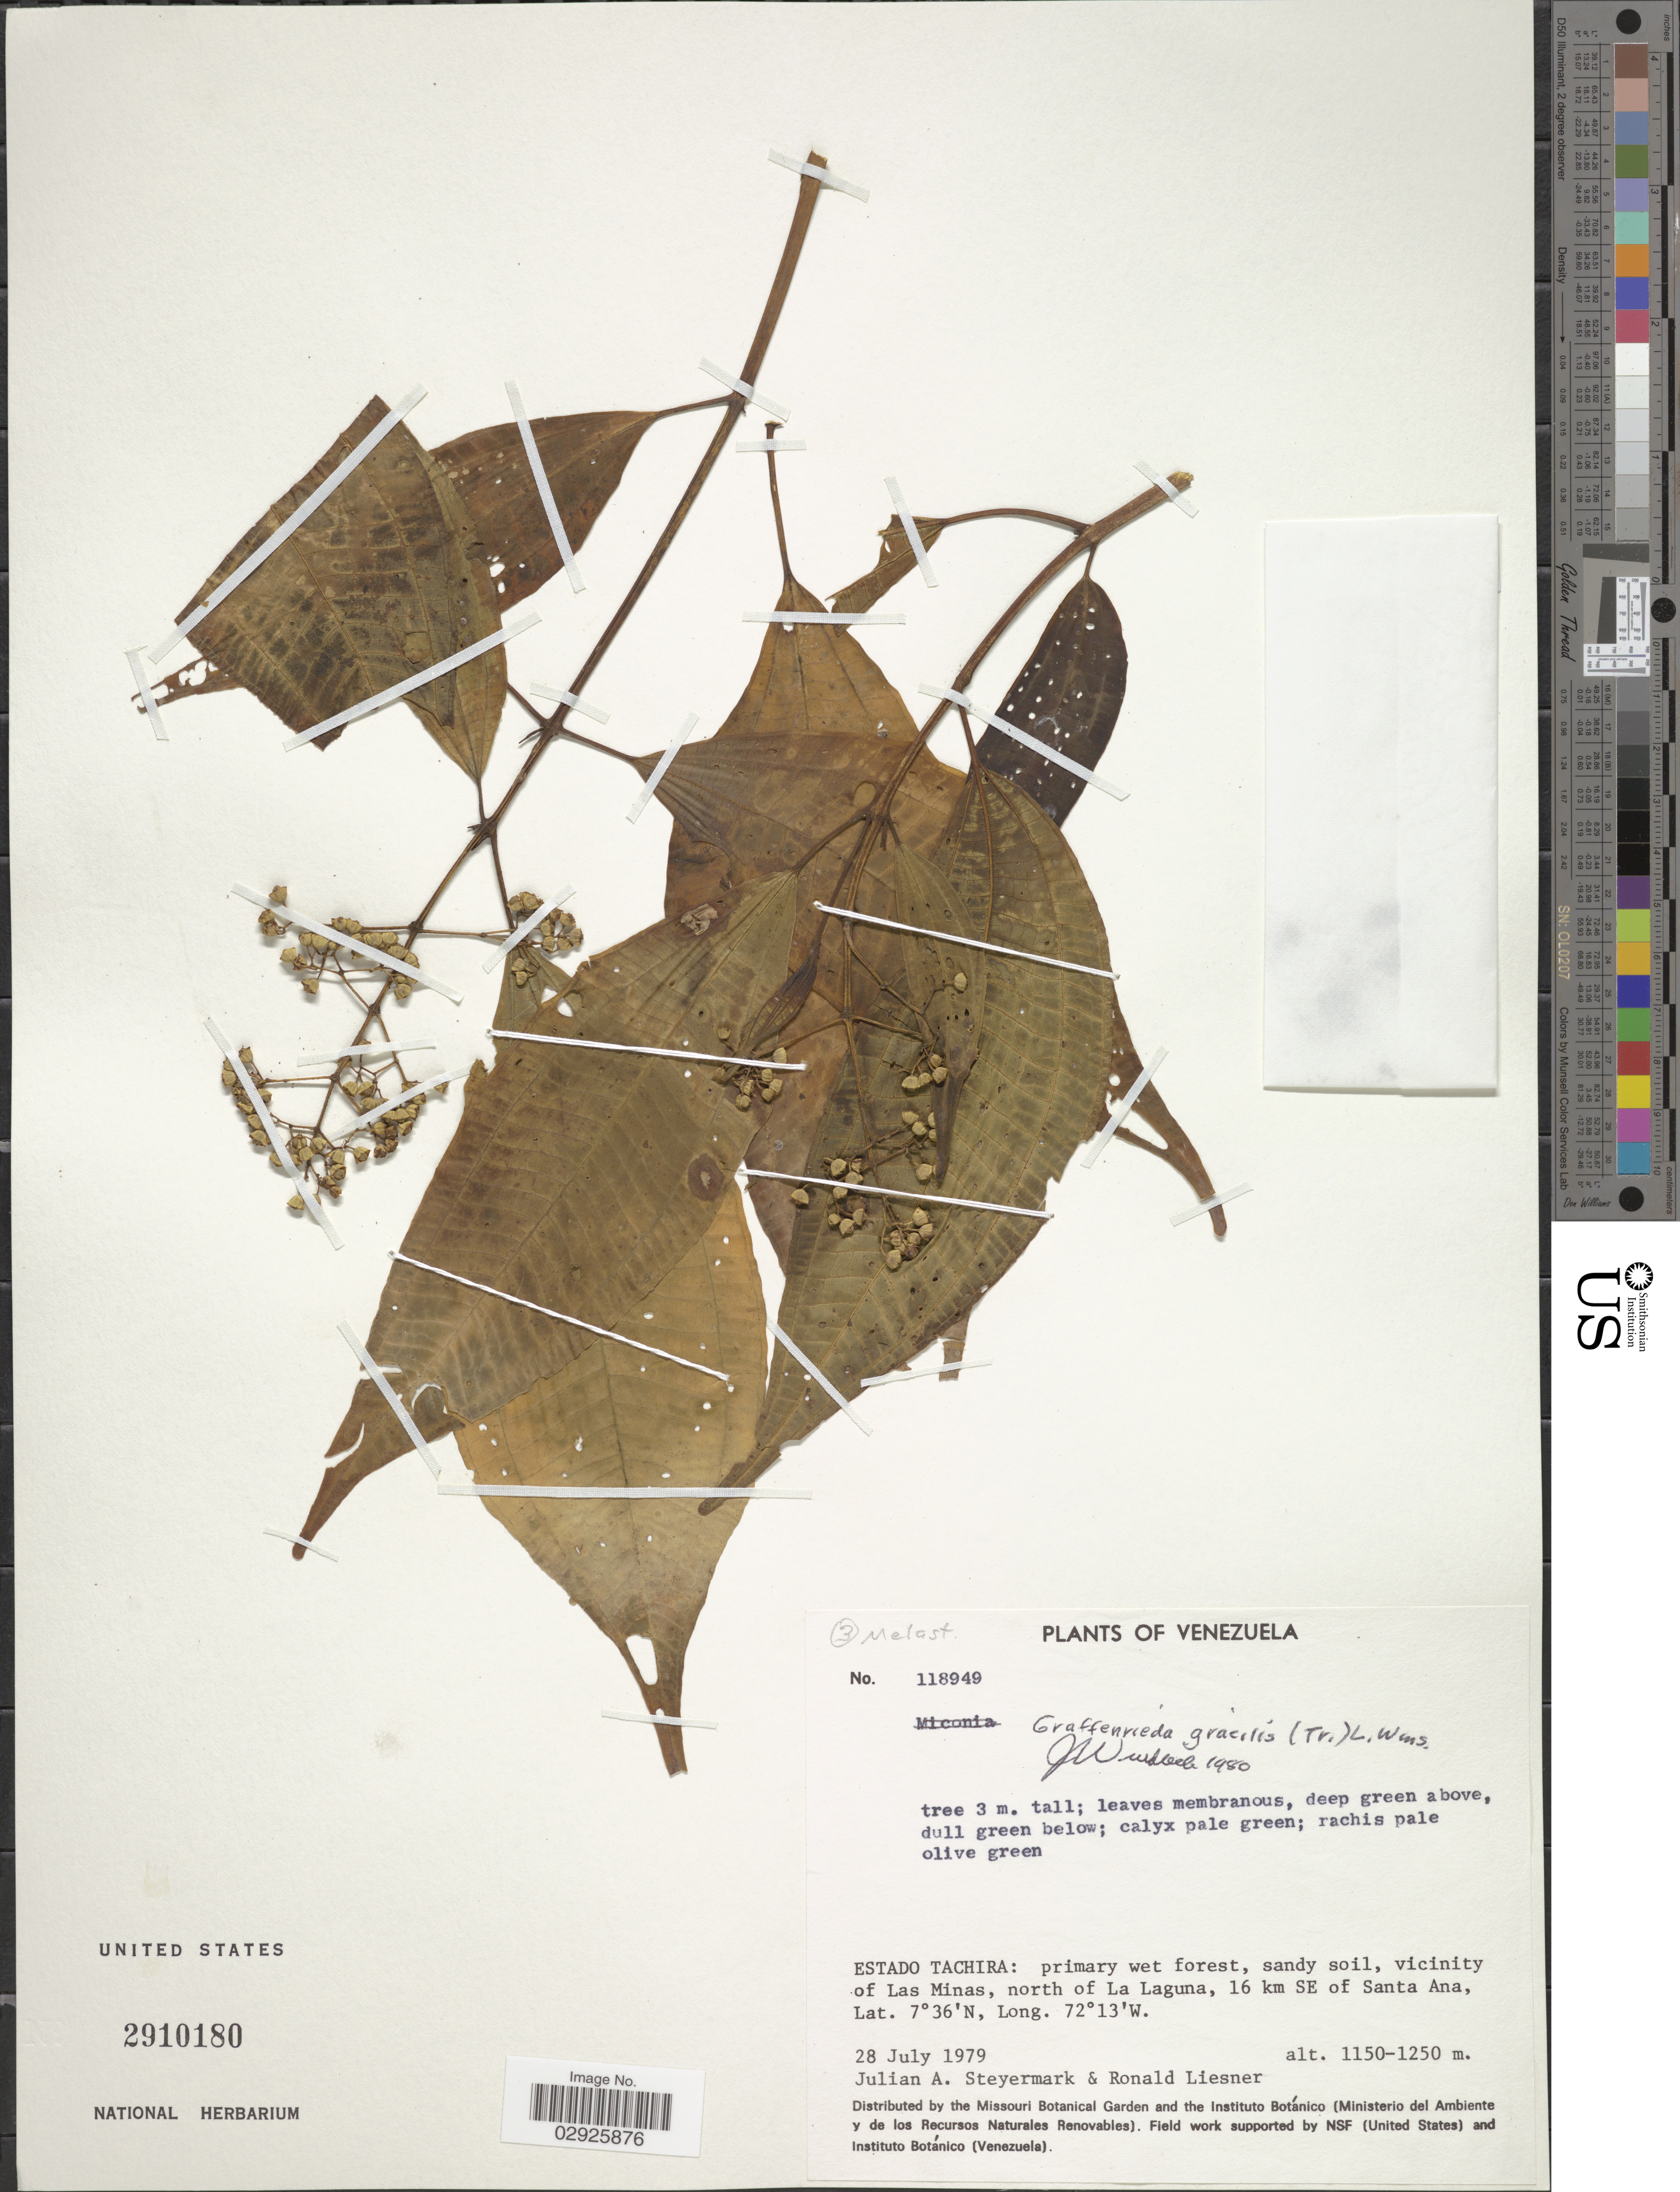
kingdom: Plantae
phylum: Tracheophyta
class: Magnoliopsida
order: Myrtales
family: Melastomataceae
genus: Graffenrieda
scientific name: Graffenrieda gracilis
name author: (Triana) L.O. Williams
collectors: J. Steyermark & R. L. Liesner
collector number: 118949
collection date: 1979-07-28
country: Venezuela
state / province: Tachira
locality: Vicinity of Las Minas, north of La Laguna, 16 km SE of Santa Ana.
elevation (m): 1150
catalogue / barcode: US 2910180